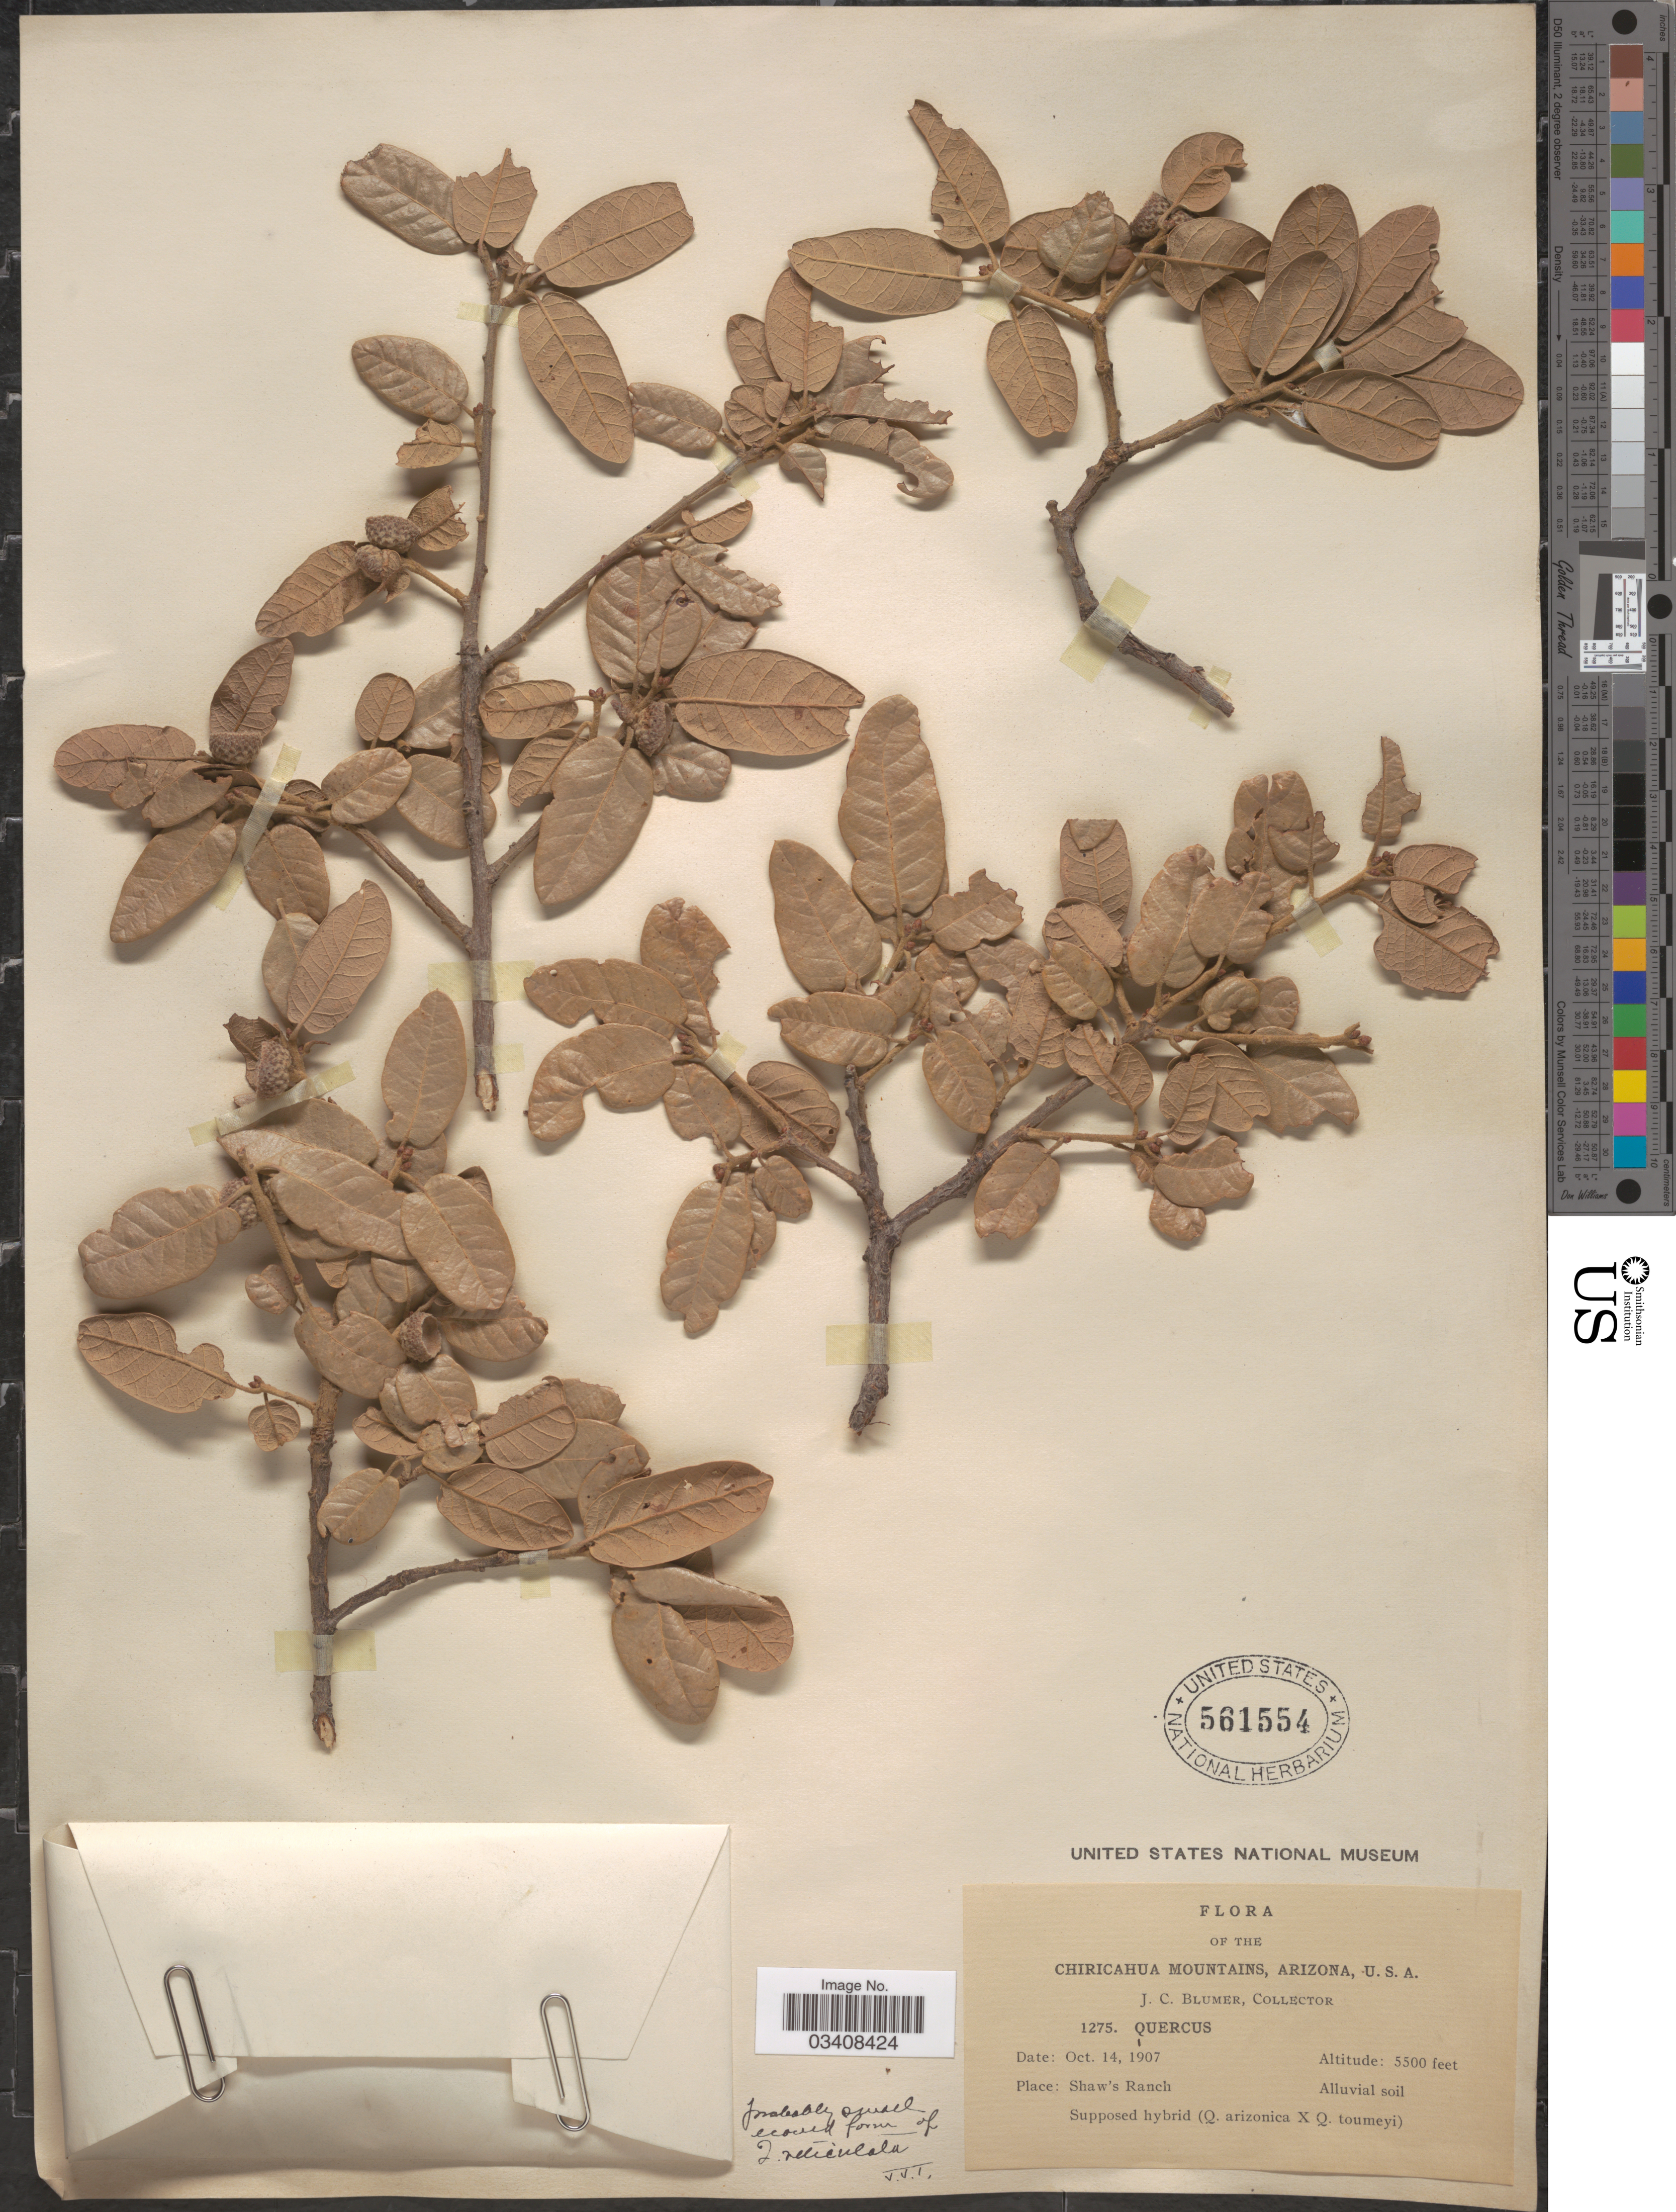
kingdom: Plantae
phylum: Tracheophyta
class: Magnoliopsida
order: Fagales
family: Fagaceae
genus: Quercus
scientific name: Quercus rugosa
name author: Née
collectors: J. C. Blumer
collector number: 1275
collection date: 1907-10-14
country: United States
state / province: Arizona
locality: Chiricahua Mountains. Place: Shaw's Ranch.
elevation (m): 1676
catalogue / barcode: US 561554